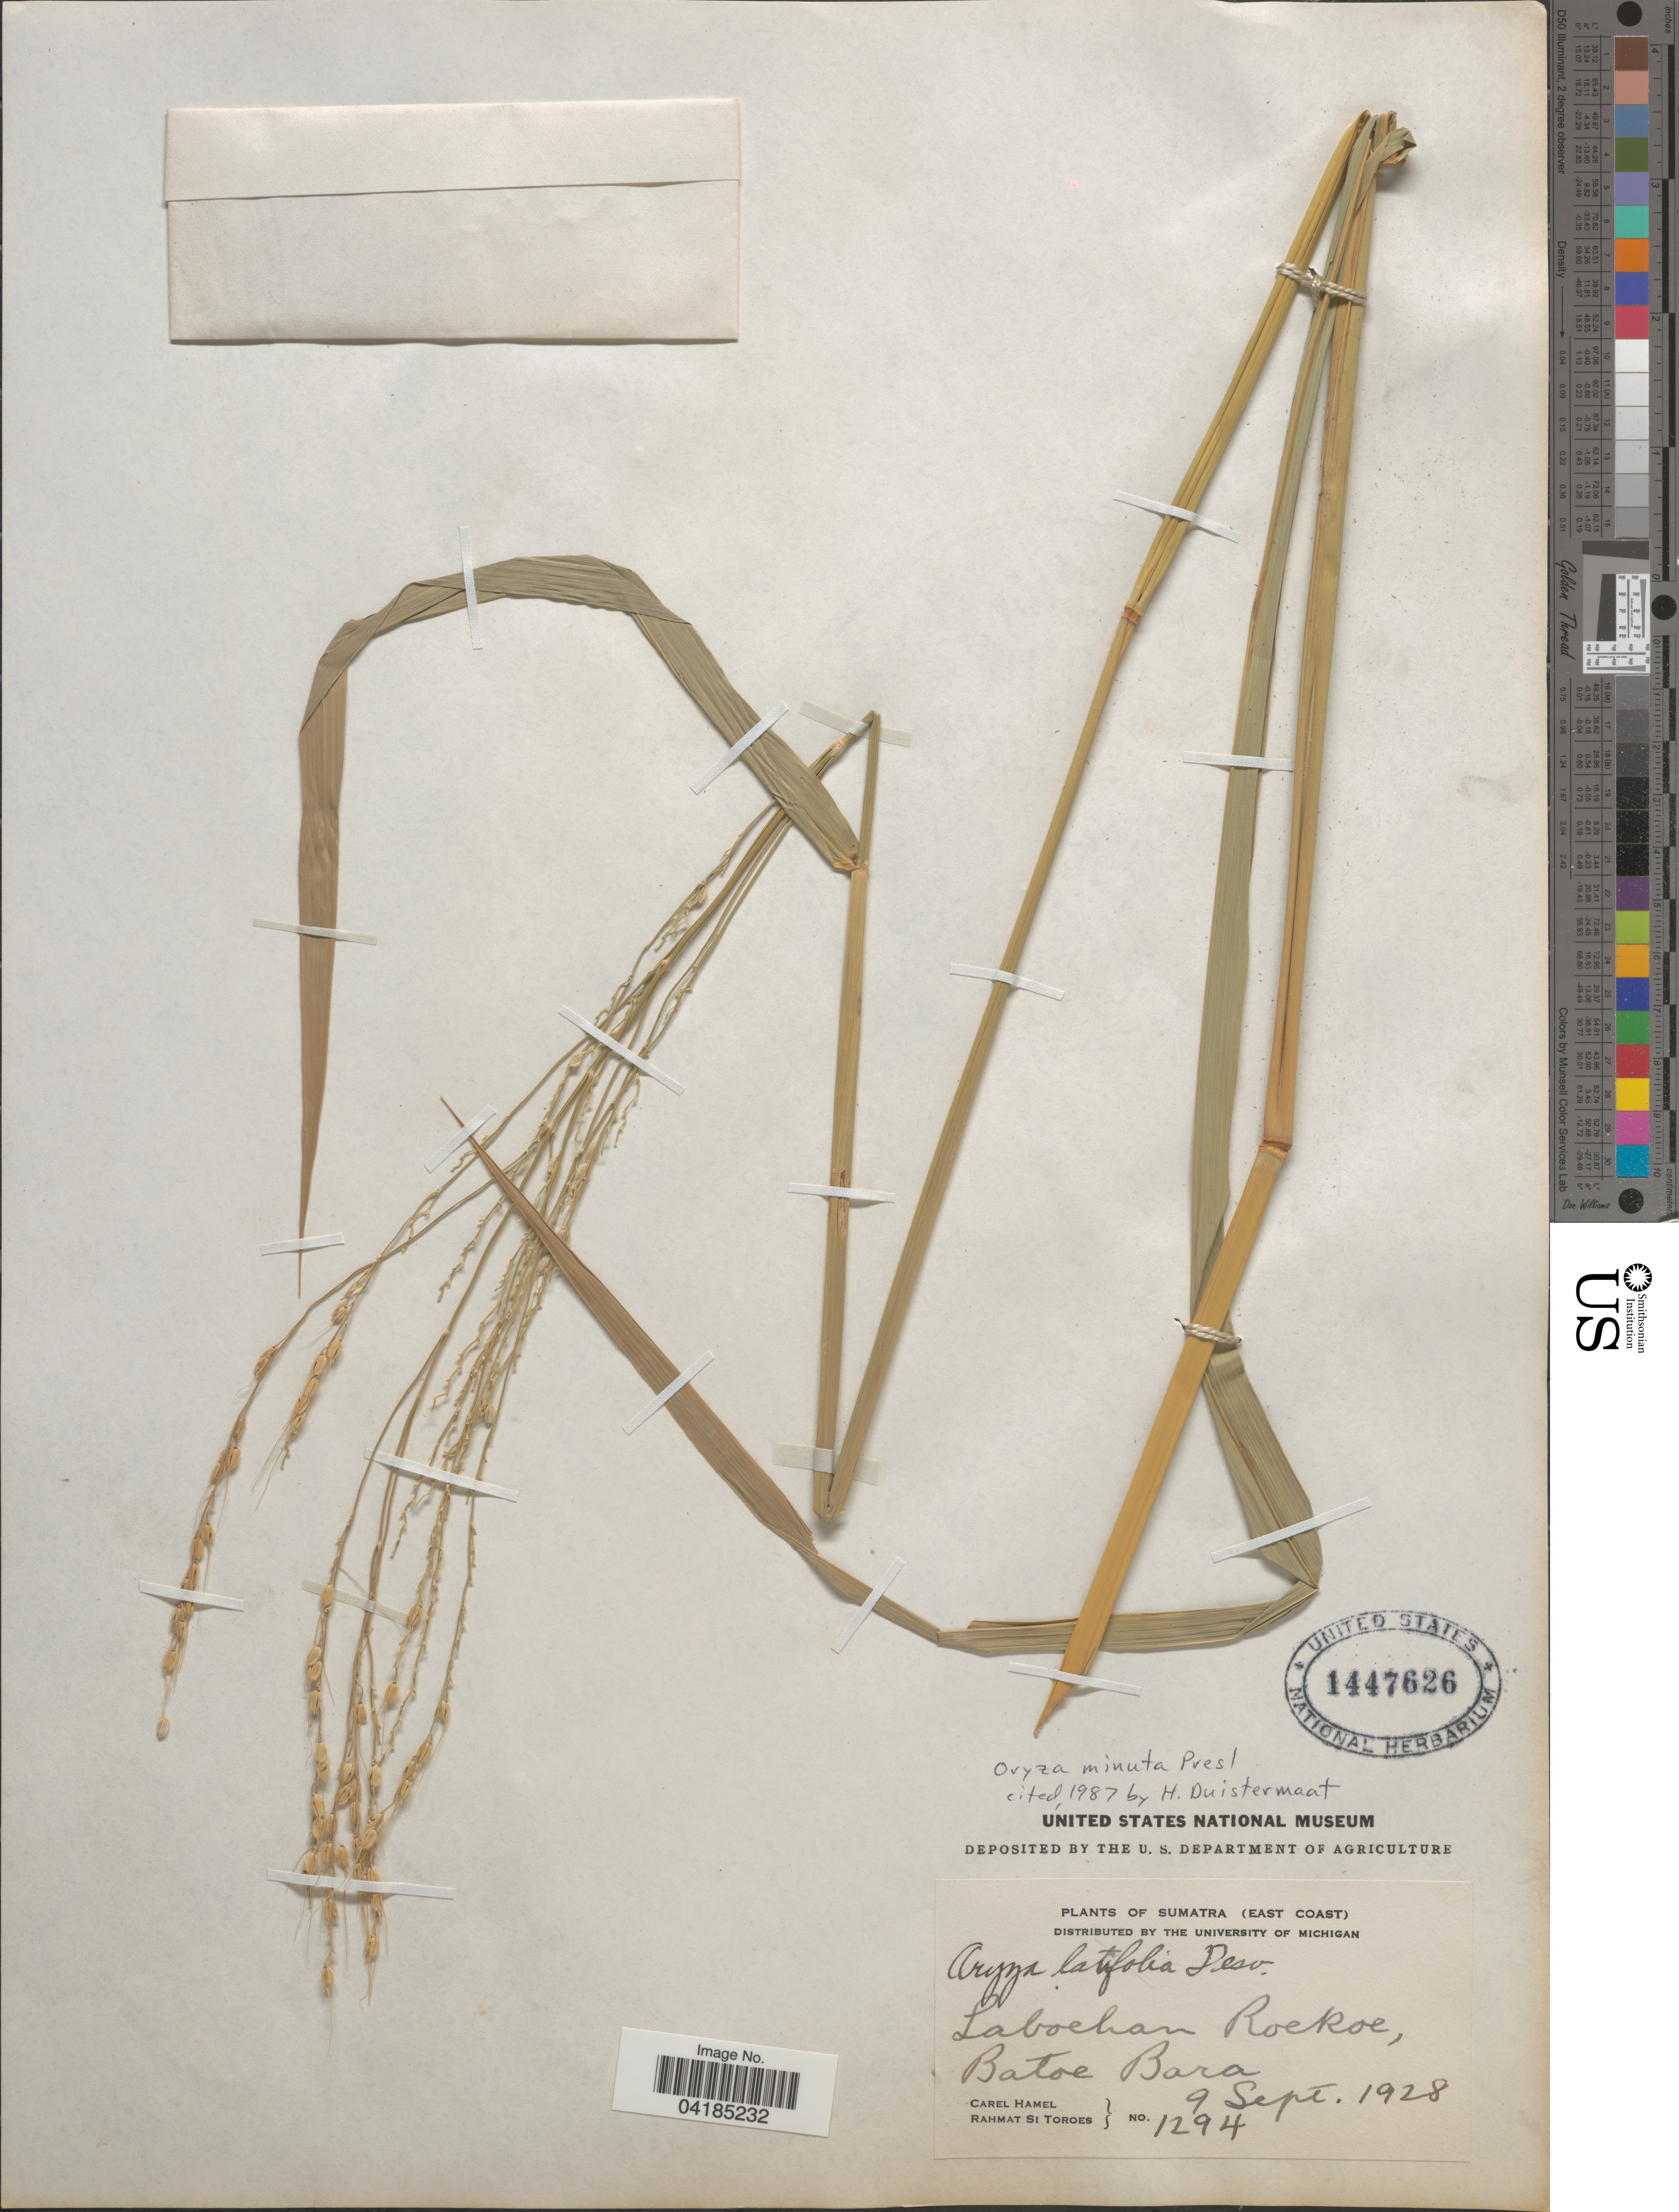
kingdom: Plantae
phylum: Tracheophyta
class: Liliopsida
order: Poales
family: Poaceae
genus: Oryza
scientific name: Oryza latifolia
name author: Desv.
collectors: C. Hamel & Rahmat Si Boeea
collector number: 1294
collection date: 1928-09-09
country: Indonesia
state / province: Sumatra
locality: (East Coast). Laboehan Roekoe, Batoe Bara.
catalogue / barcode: US 1447626